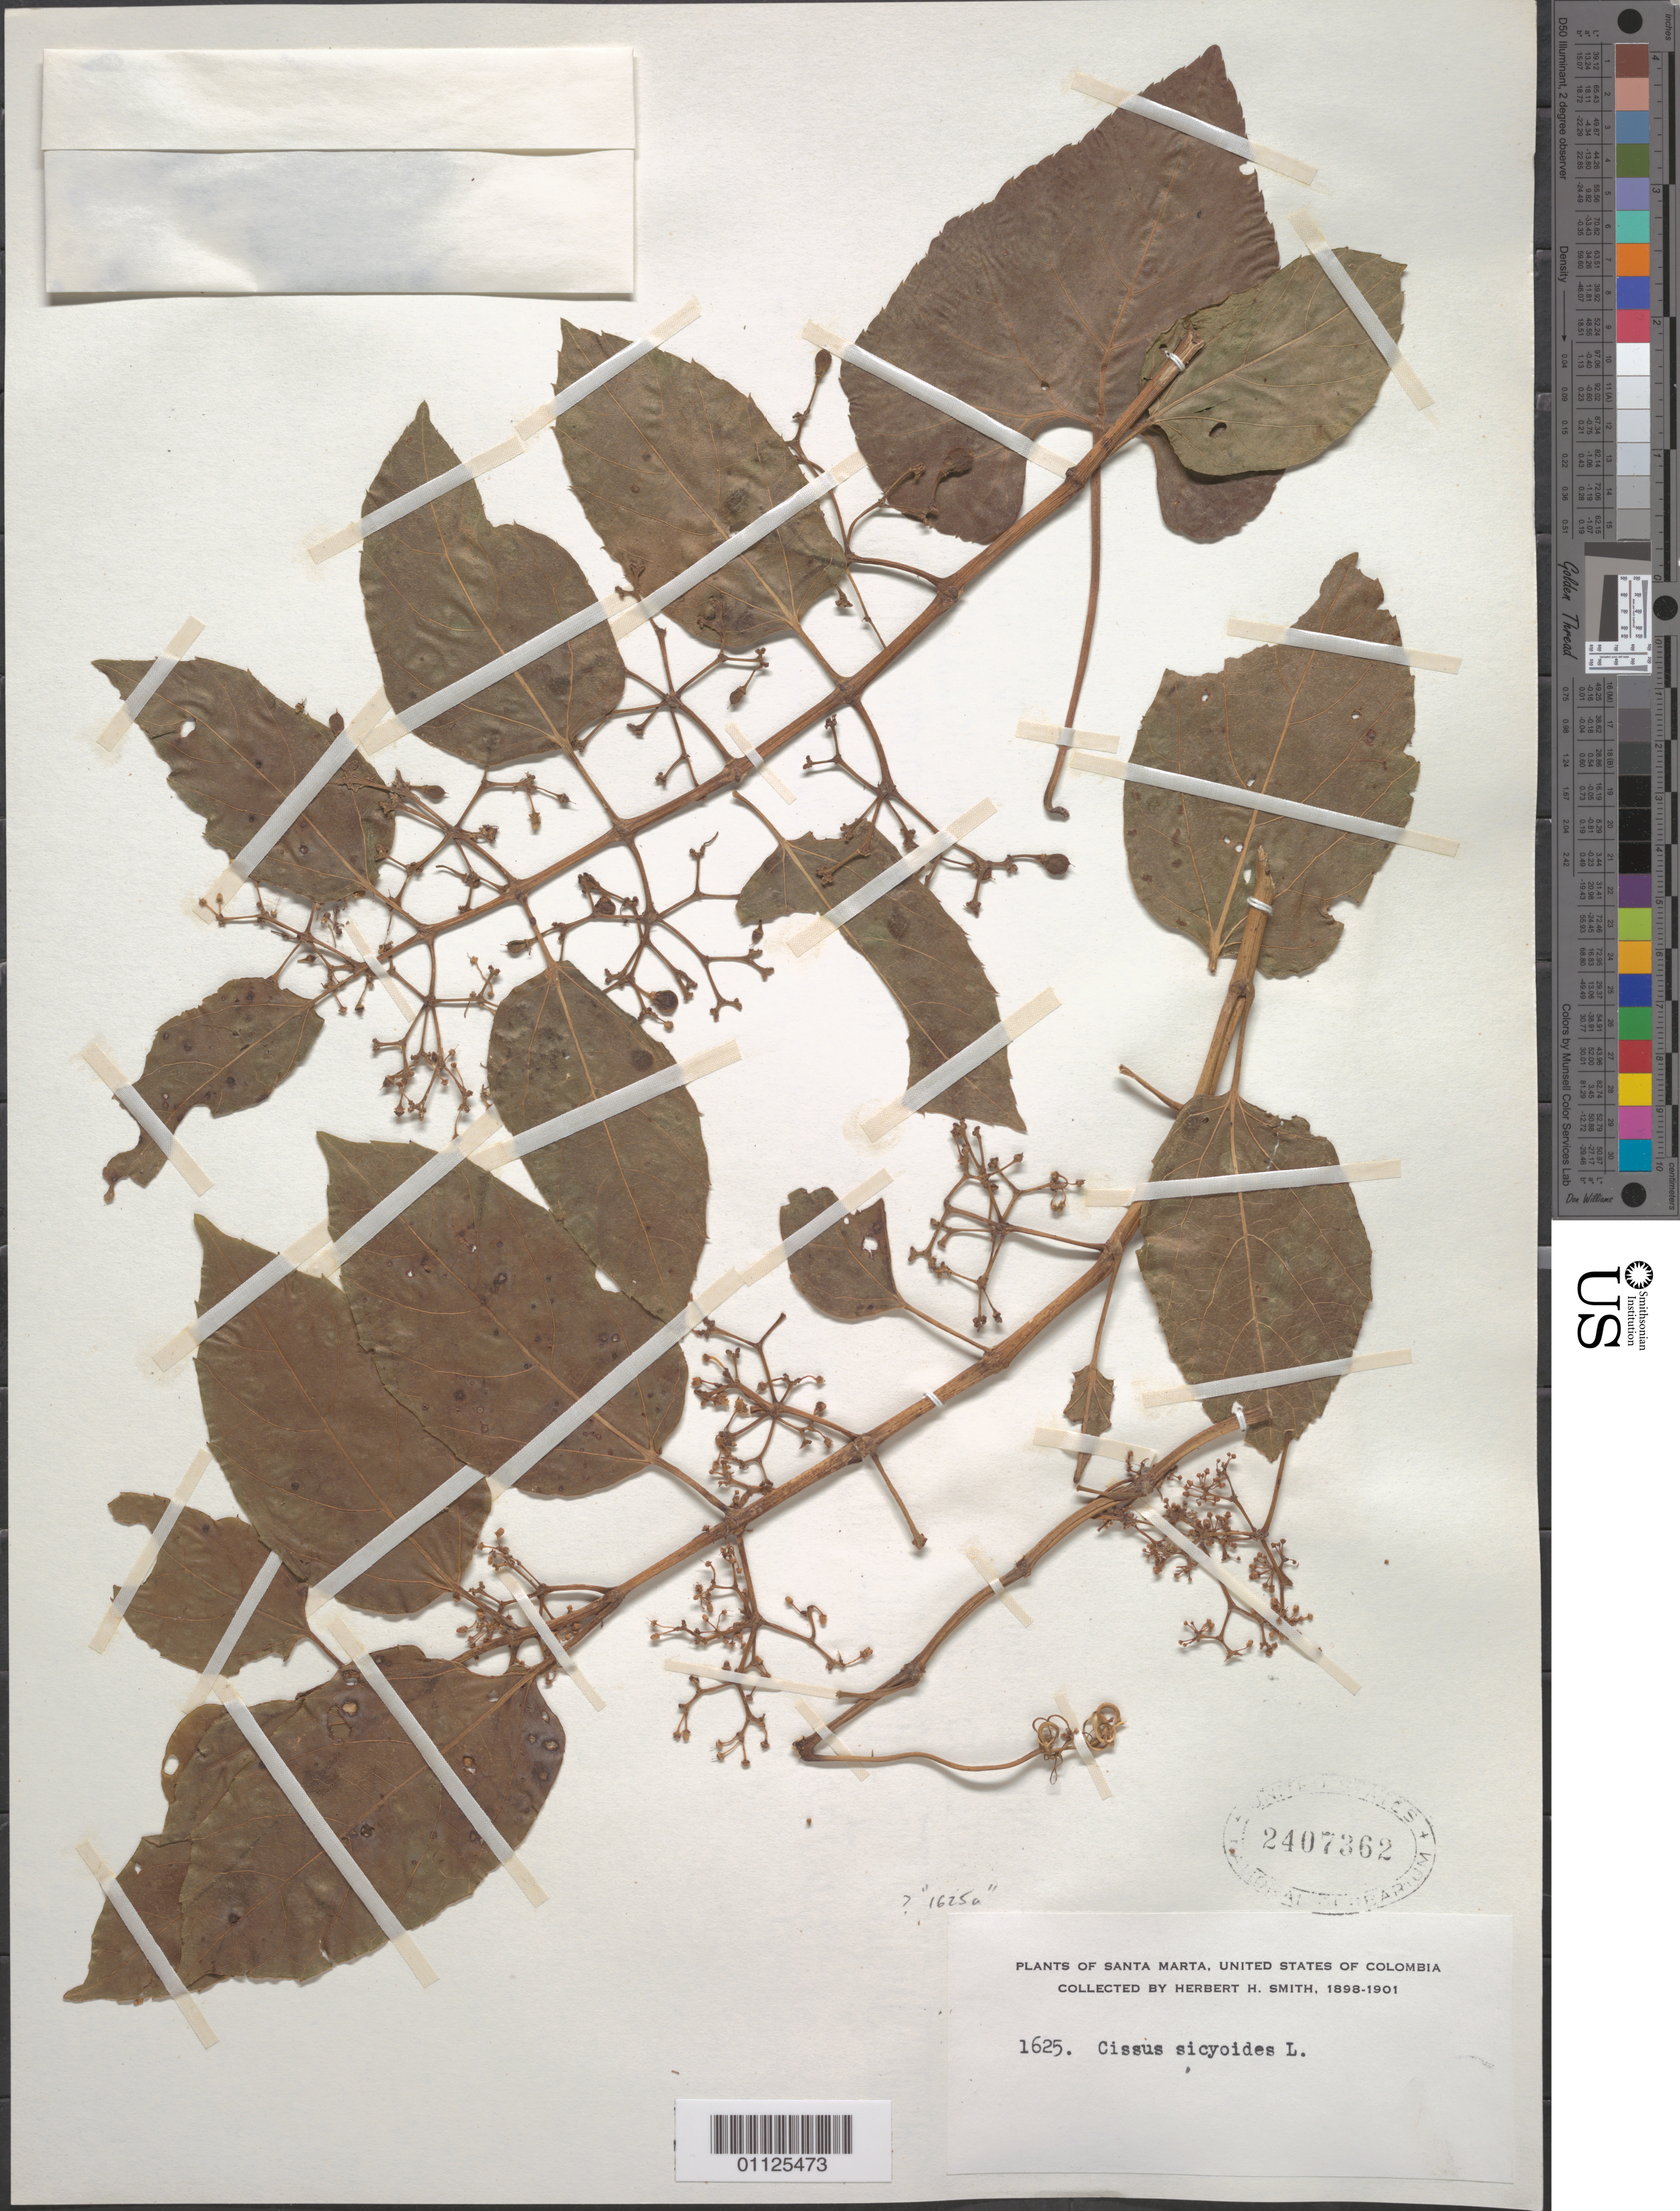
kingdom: Plantae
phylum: Tracheophyta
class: Magnoliopsida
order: Vitales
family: Vitaceae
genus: Cissus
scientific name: Cissus verticillata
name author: (L.) Nicolson & C.E. Jarvis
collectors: Herbert H. Smith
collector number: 1625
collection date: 1898/1901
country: Colombia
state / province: Magdalena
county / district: Santa Marta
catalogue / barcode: US 2407362